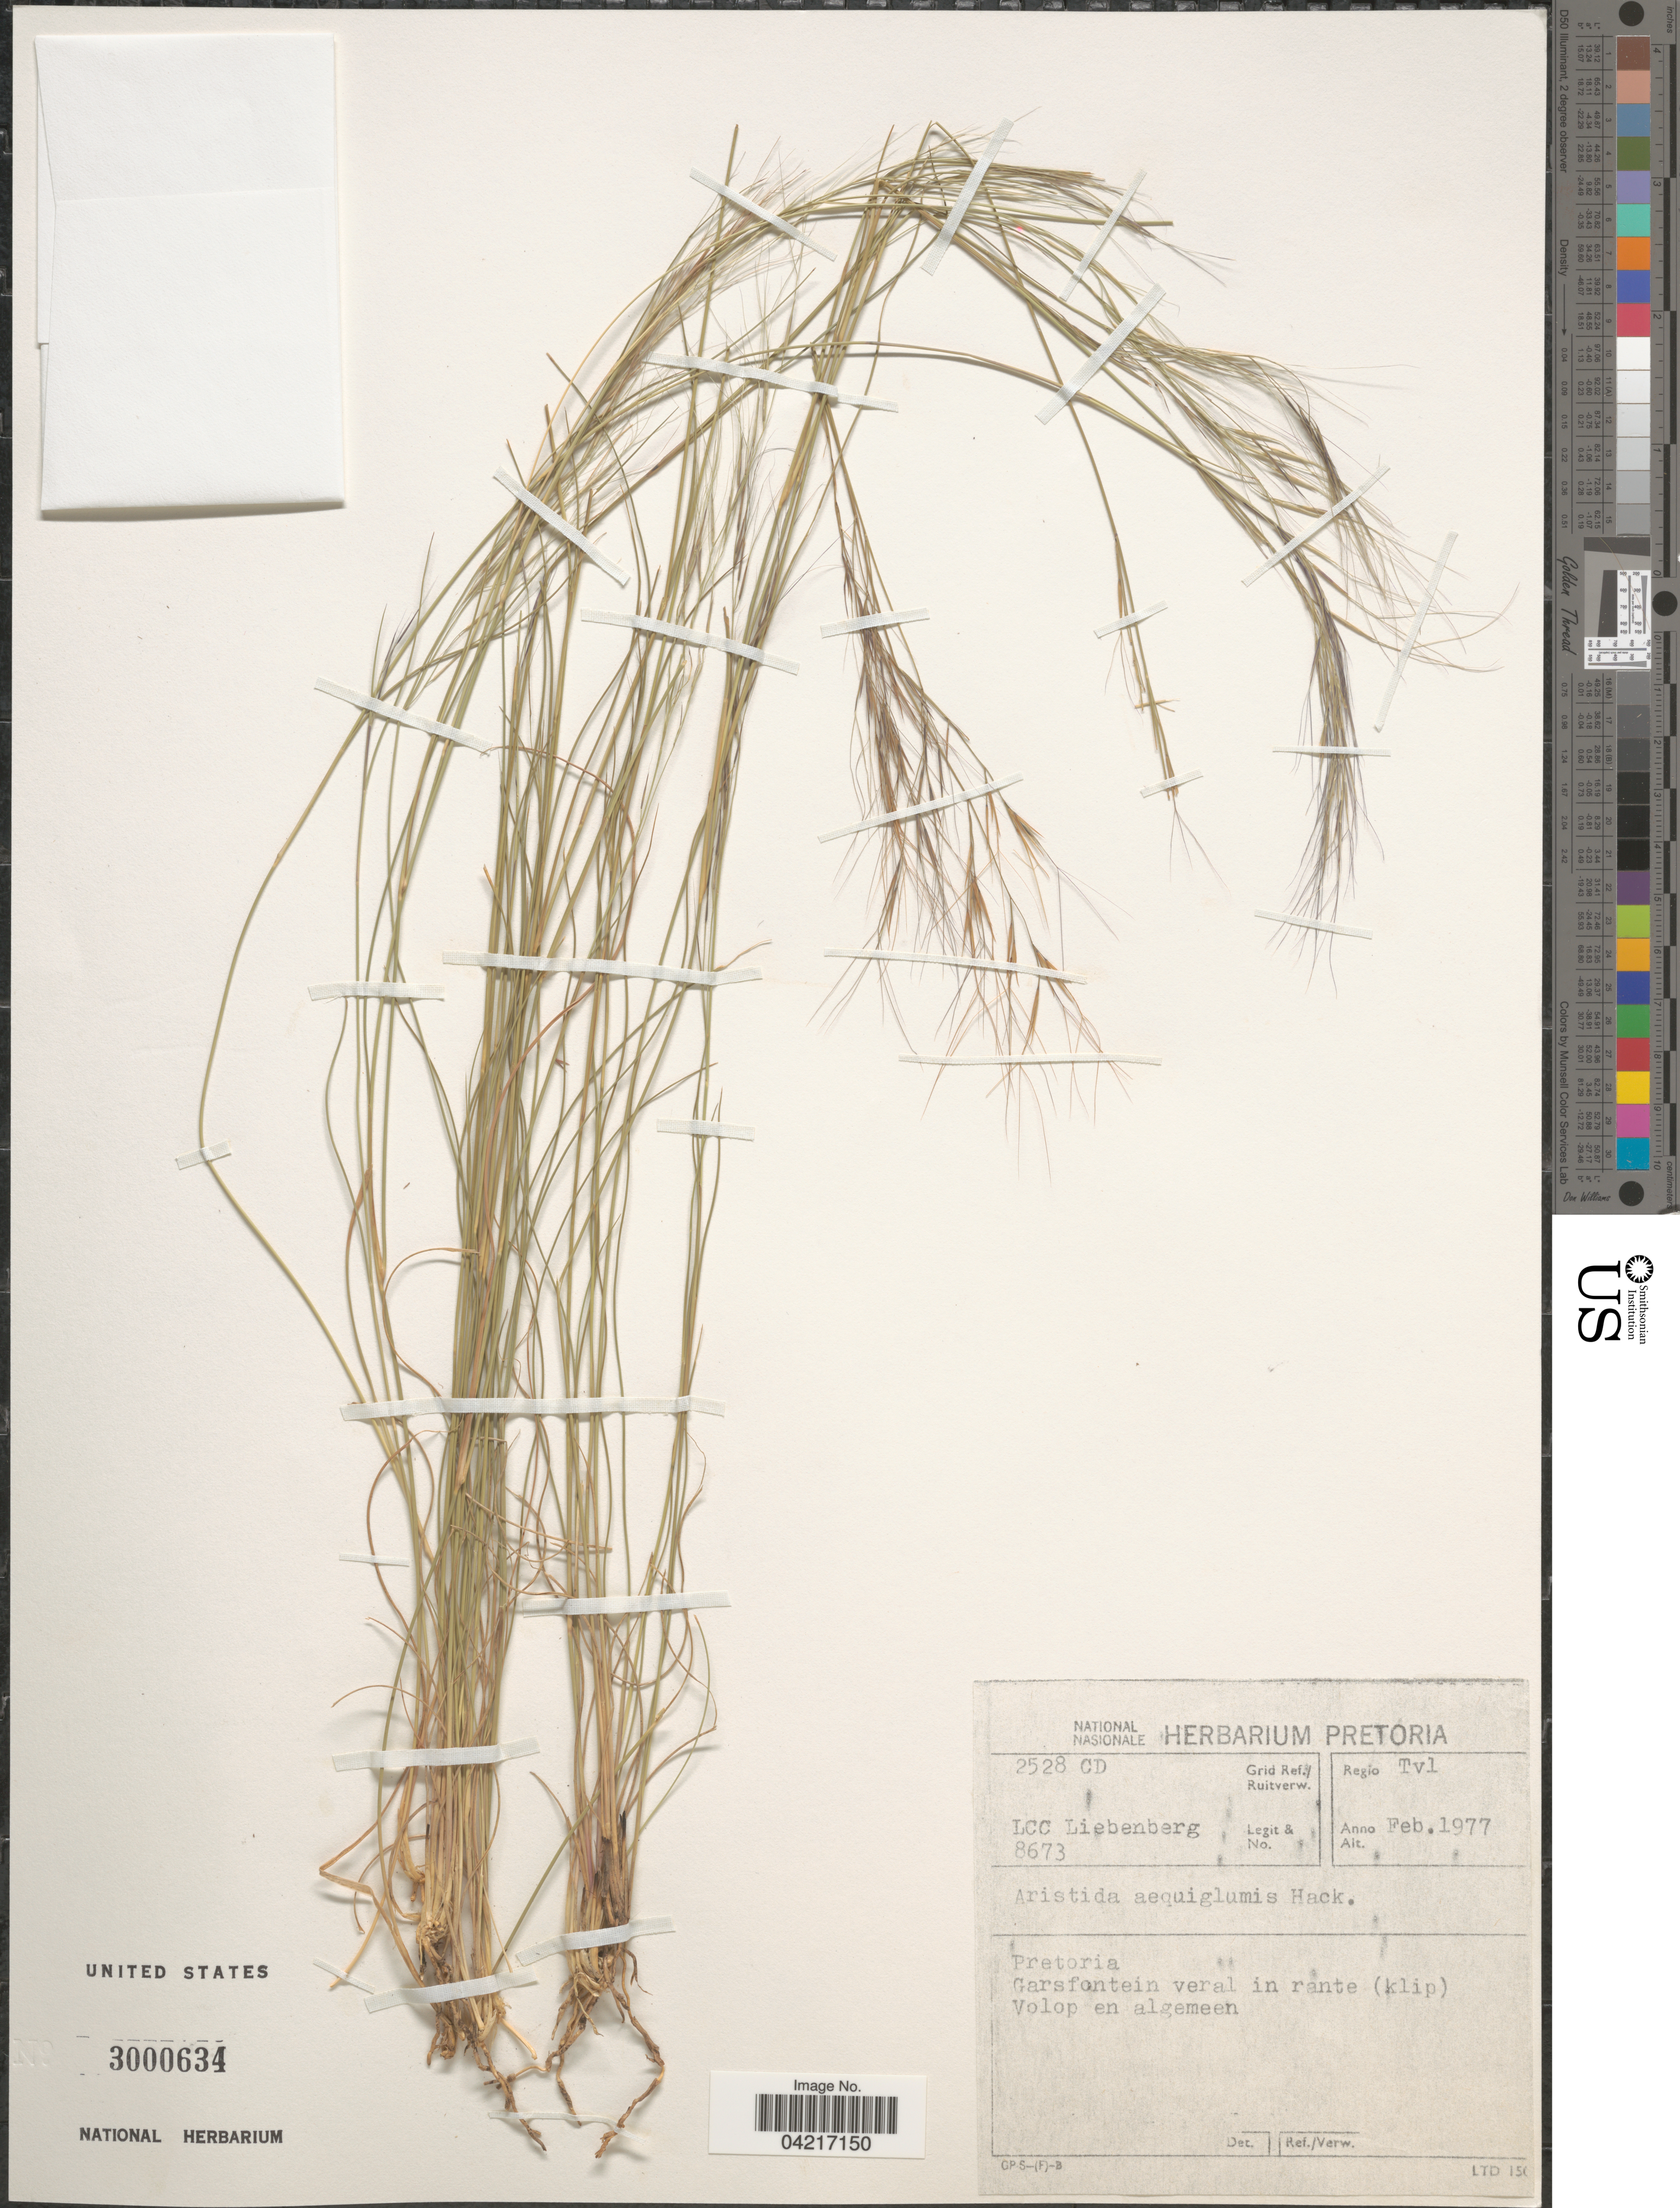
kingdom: Plantae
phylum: Tracheophyta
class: Liliopsida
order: Poales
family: Poaceae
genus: Aristida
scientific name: Aristida aequiglumis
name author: Hack. in Schinz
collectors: L. Liebenberg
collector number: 8673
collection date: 1977-02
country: South Africa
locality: Grid Ref./Ruitverw. 2528 CD. Regio Tvl. Pretoria. Garsfontein veral in rante (klip).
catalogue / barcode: US 3000634